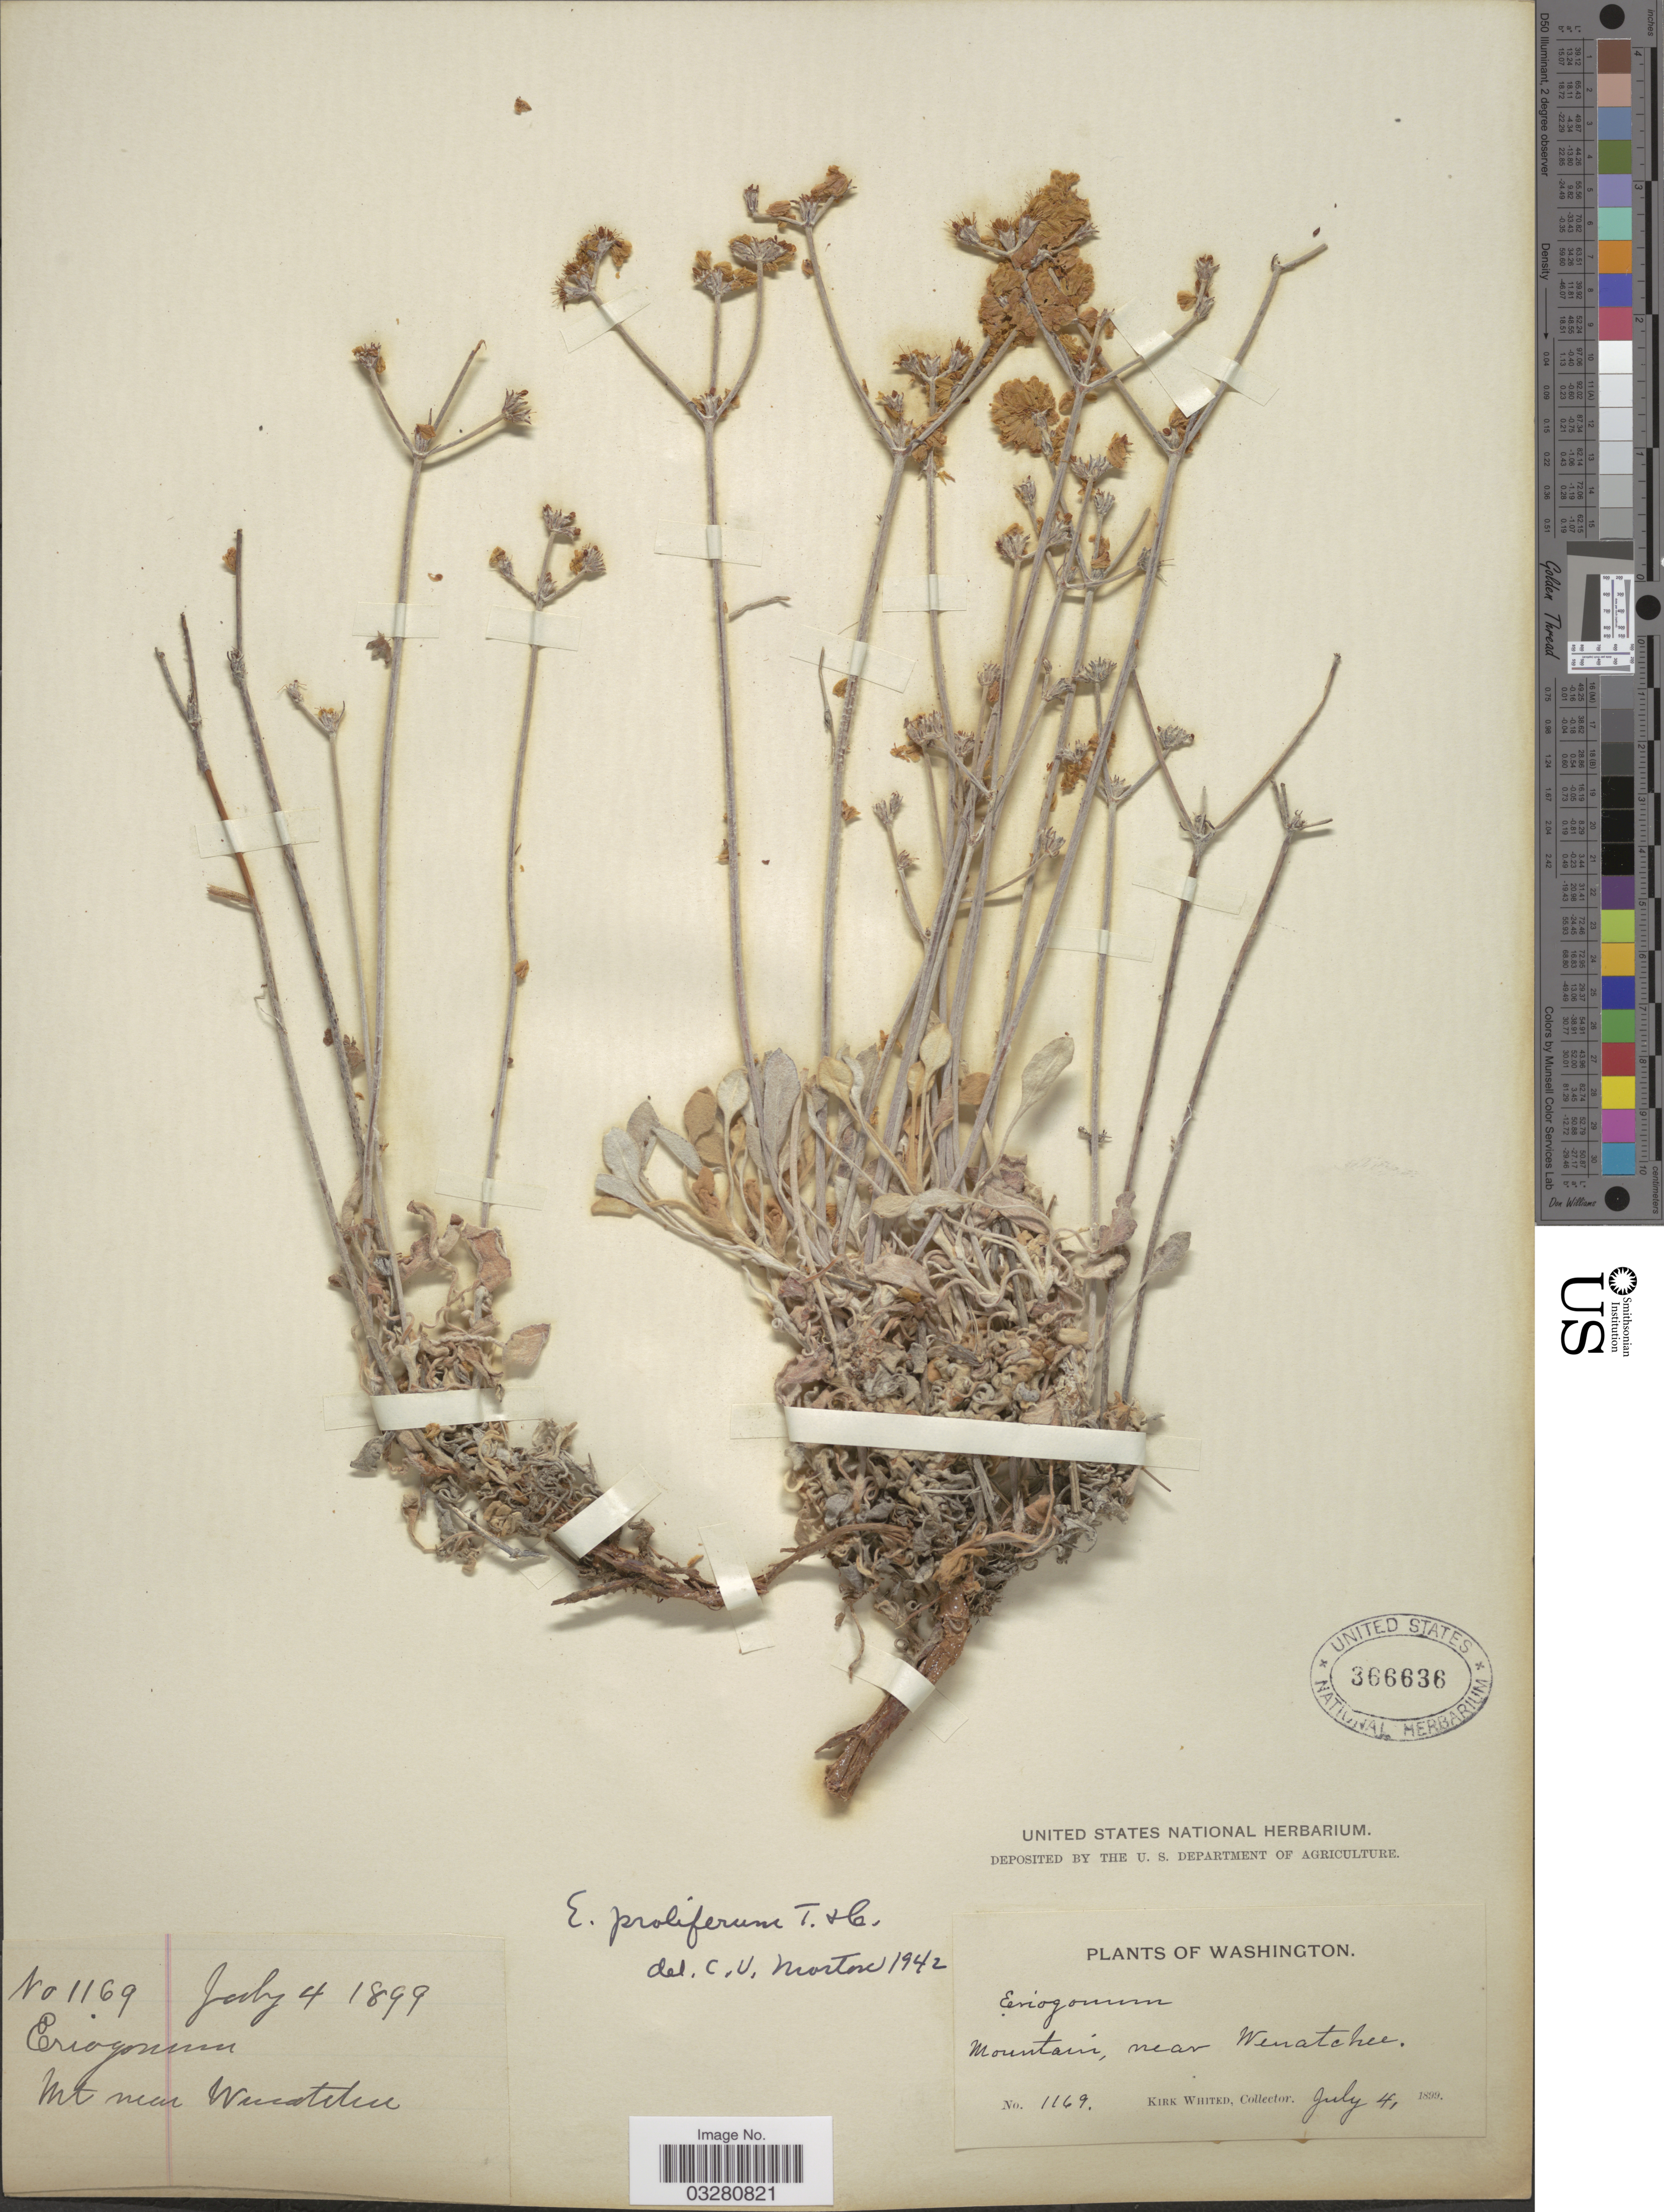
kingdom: Plantae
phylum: Tracheophyta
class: Magnoliopsida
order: Caryophyllales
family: Polygonaceae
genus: Eriogonum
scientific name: Eriogonum strictum subsp. anserinum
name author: (Greene) Munz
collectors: K. Whited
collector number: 1169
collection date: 1899-07-04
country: United States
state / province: Washington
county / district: Chelan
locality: Mountain, near Wenatchee.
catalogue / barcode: US 366636